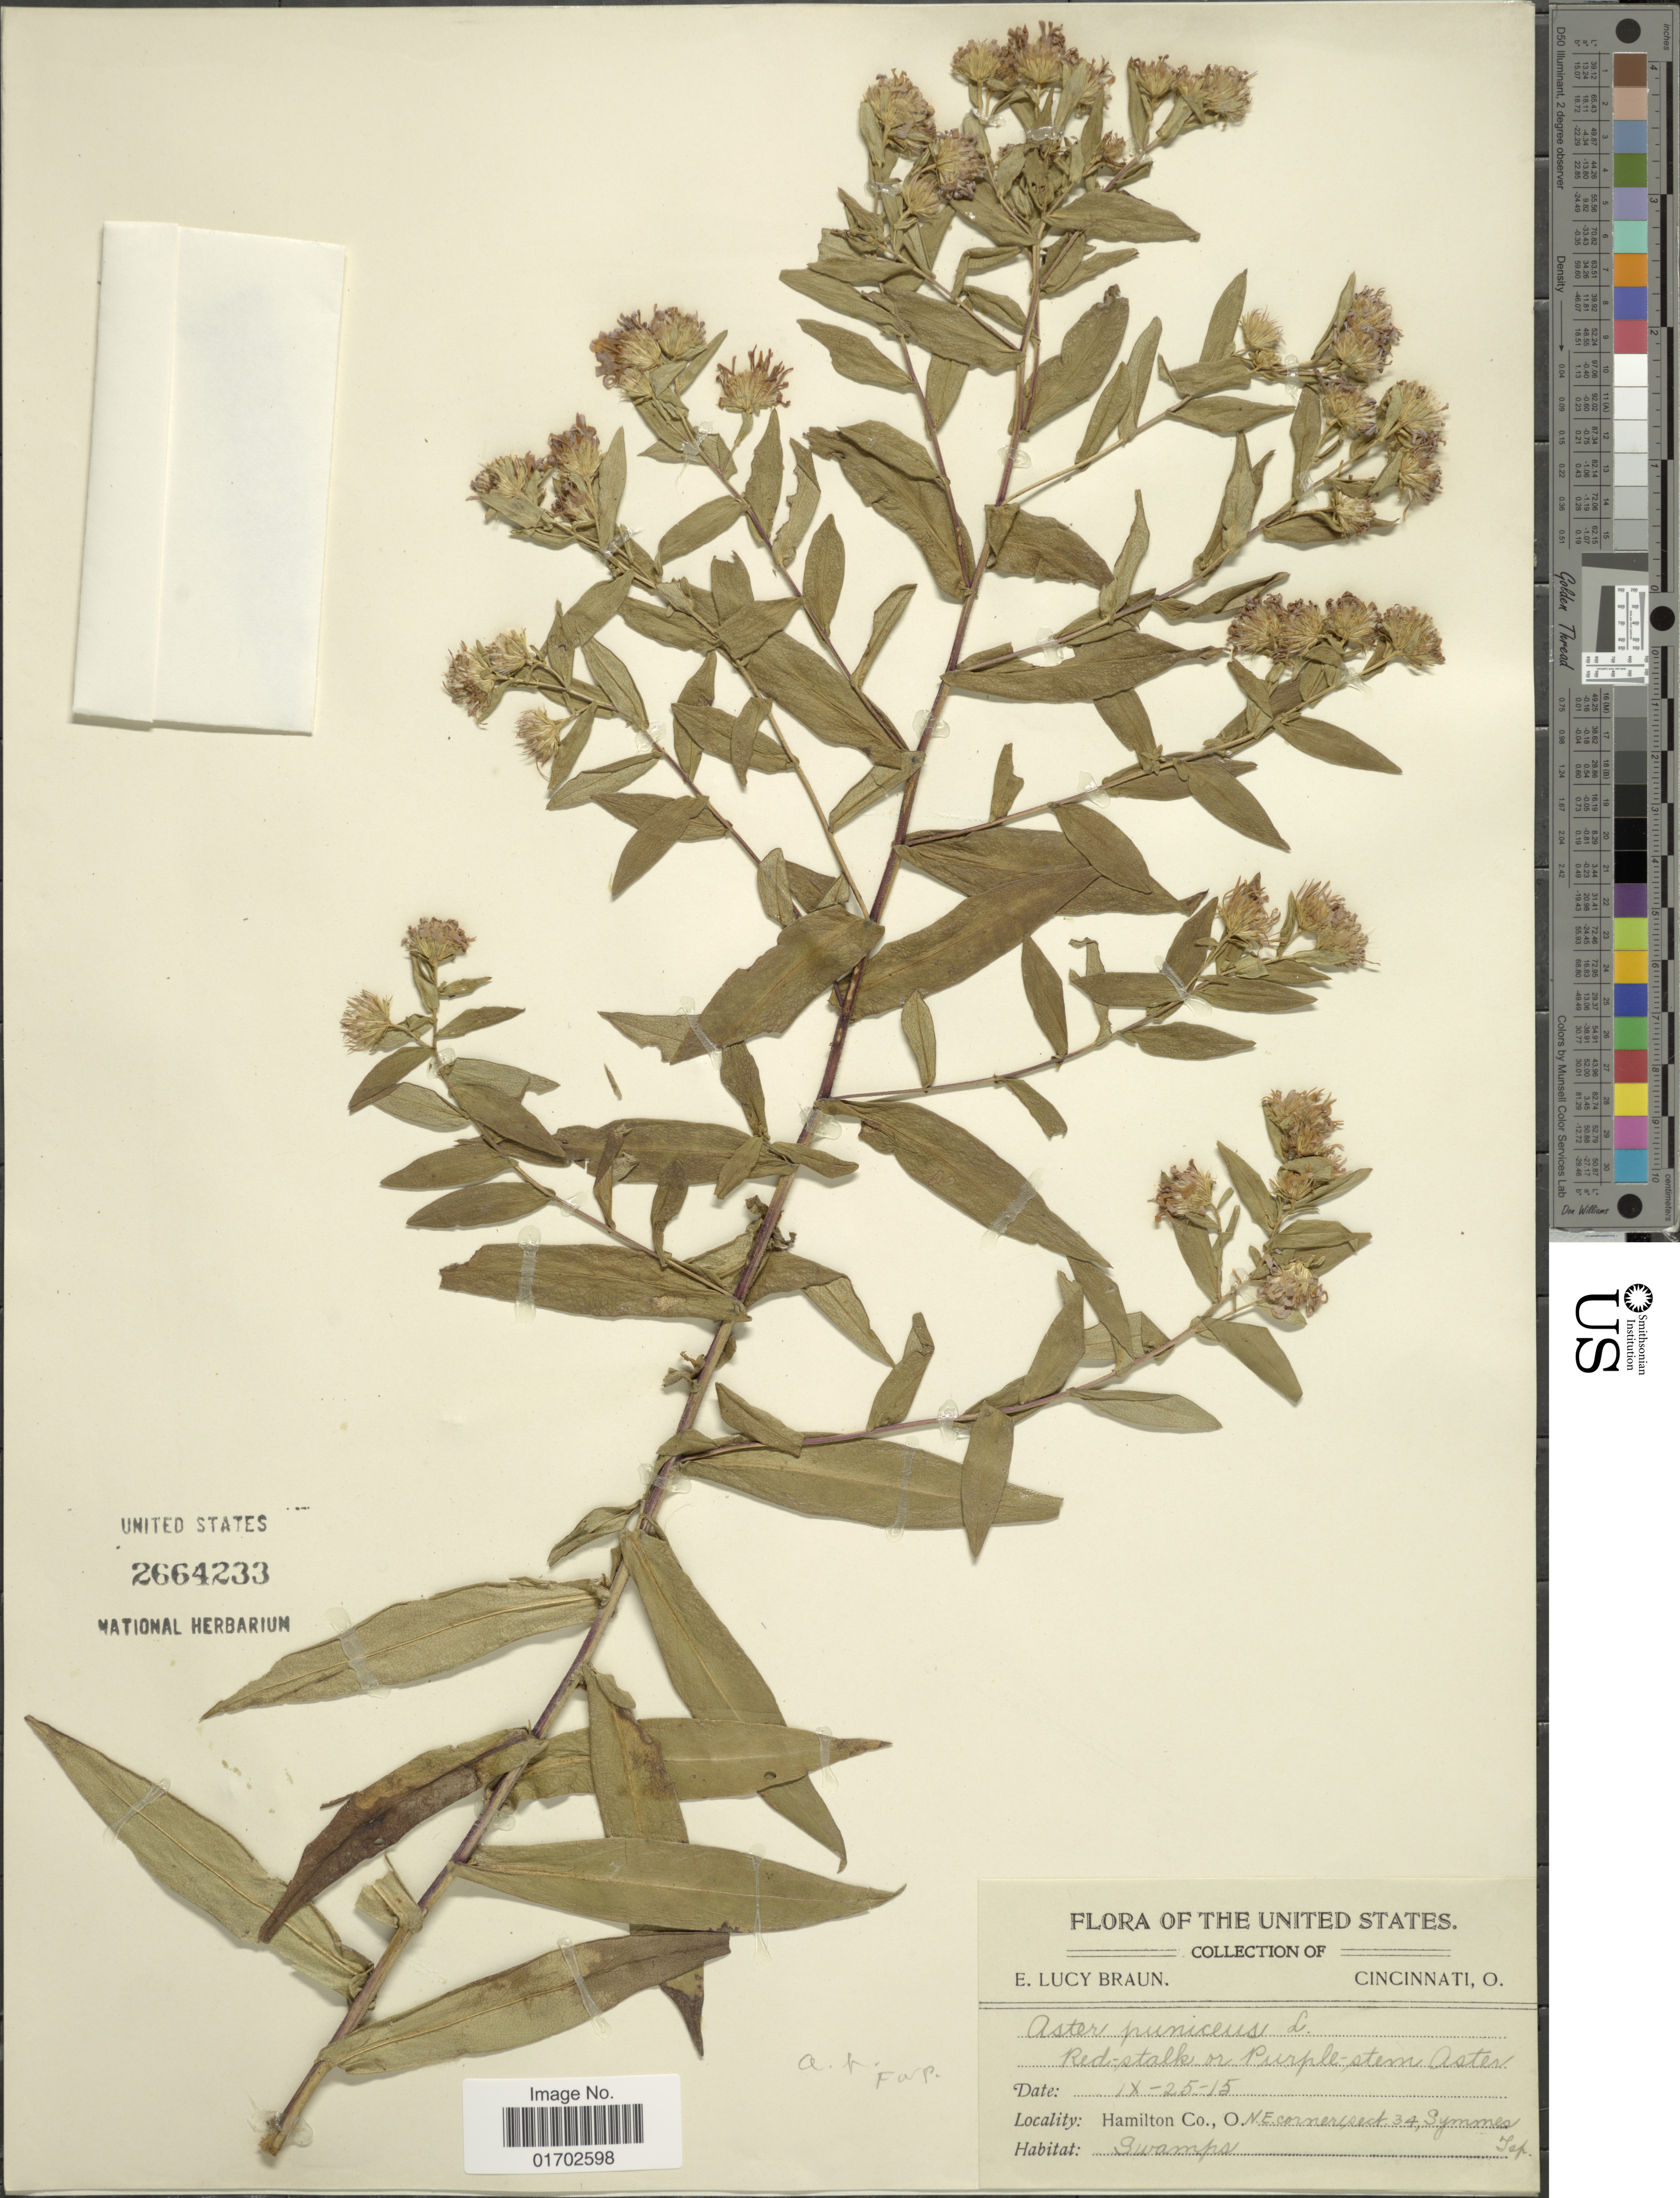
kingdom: Plantae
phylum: Tracheophyta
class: Magnoliopsida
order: Asterales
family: Asteraceae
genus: Symphyotrichum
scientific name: Symphyotrichum puniceum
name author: (L.) Á. Löve & D. Löve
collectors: E. L. Braun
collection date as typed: Transcribed d/m/y: 25/9/15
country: United States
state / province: Ohio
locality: Hamilton Co., NE corner sect 34, Symmes Gap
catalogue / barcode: US 2664233